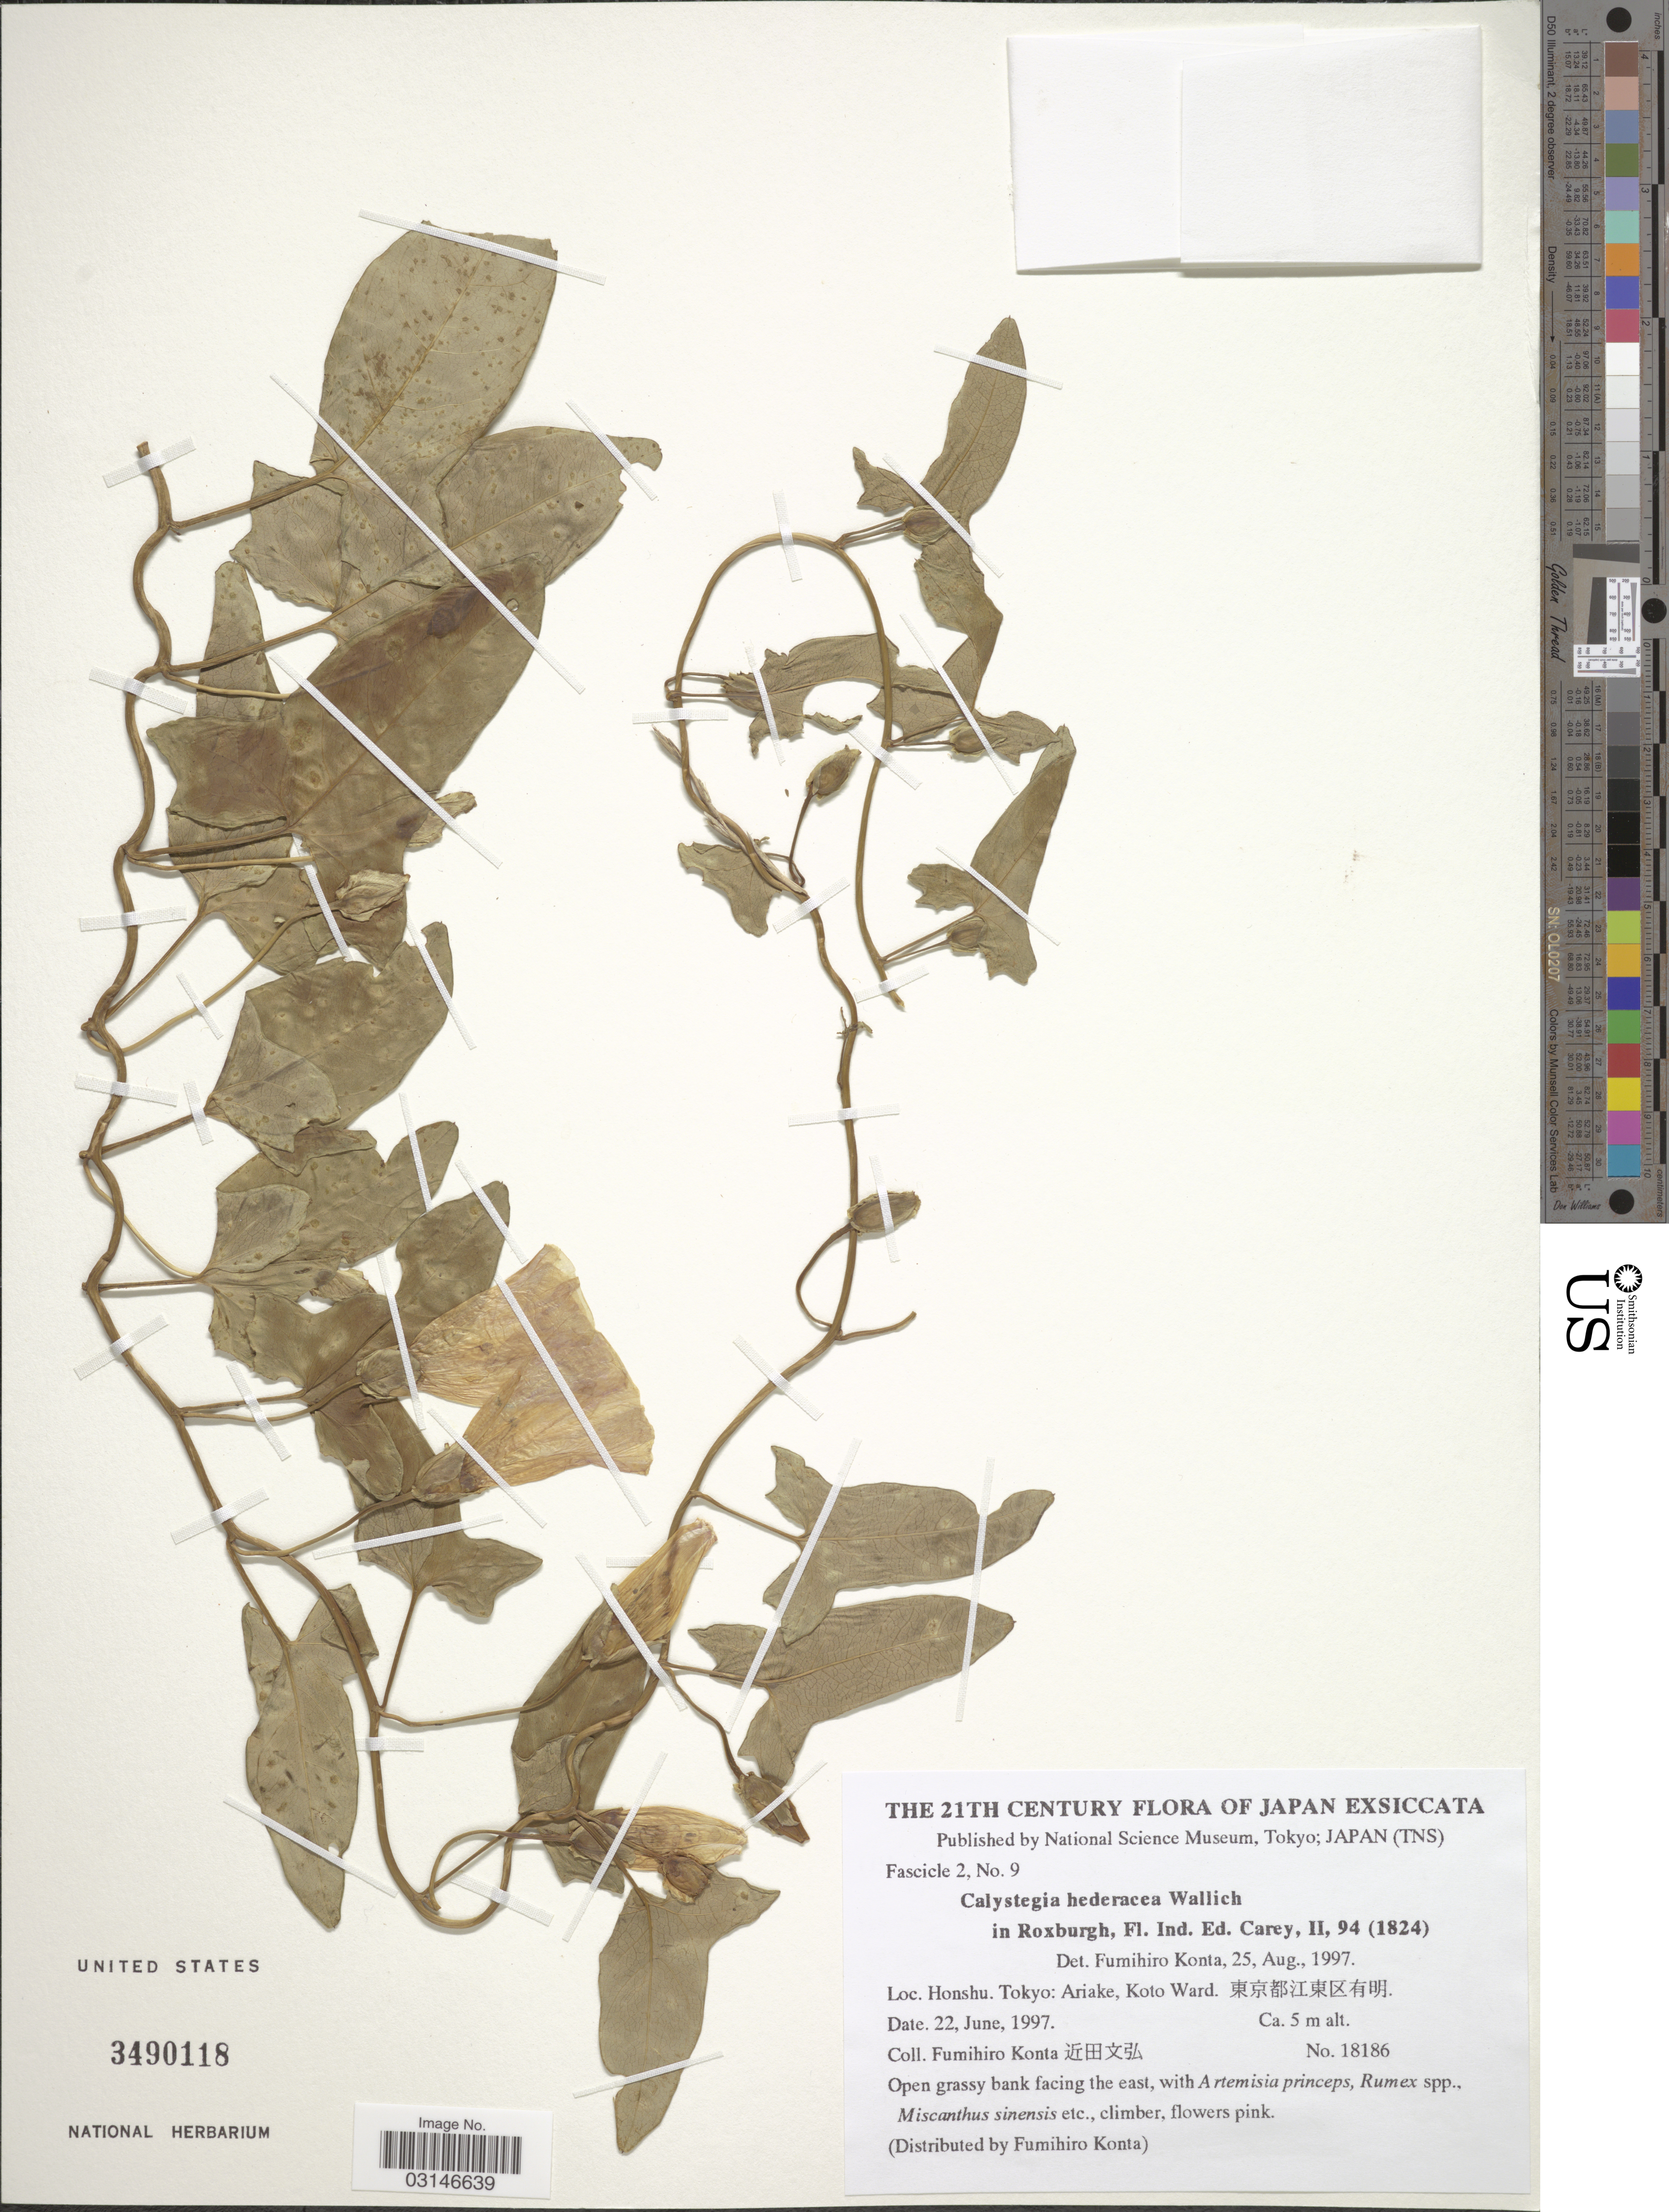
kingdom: Plantae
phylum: Tracheophyta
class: Magnoliopsida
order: Solanales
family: Convolvulaceae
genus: Calystegia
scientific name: Calystegia hederacea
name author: Thunb.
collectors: F. Konta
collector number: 18186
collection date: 1997-06-22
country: Japan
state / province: Tokyo, Federal City of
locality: Honshu. Tokyo: Ariake, Koto Ward. [Foreign script]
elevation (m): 5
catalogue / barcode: US 3490118